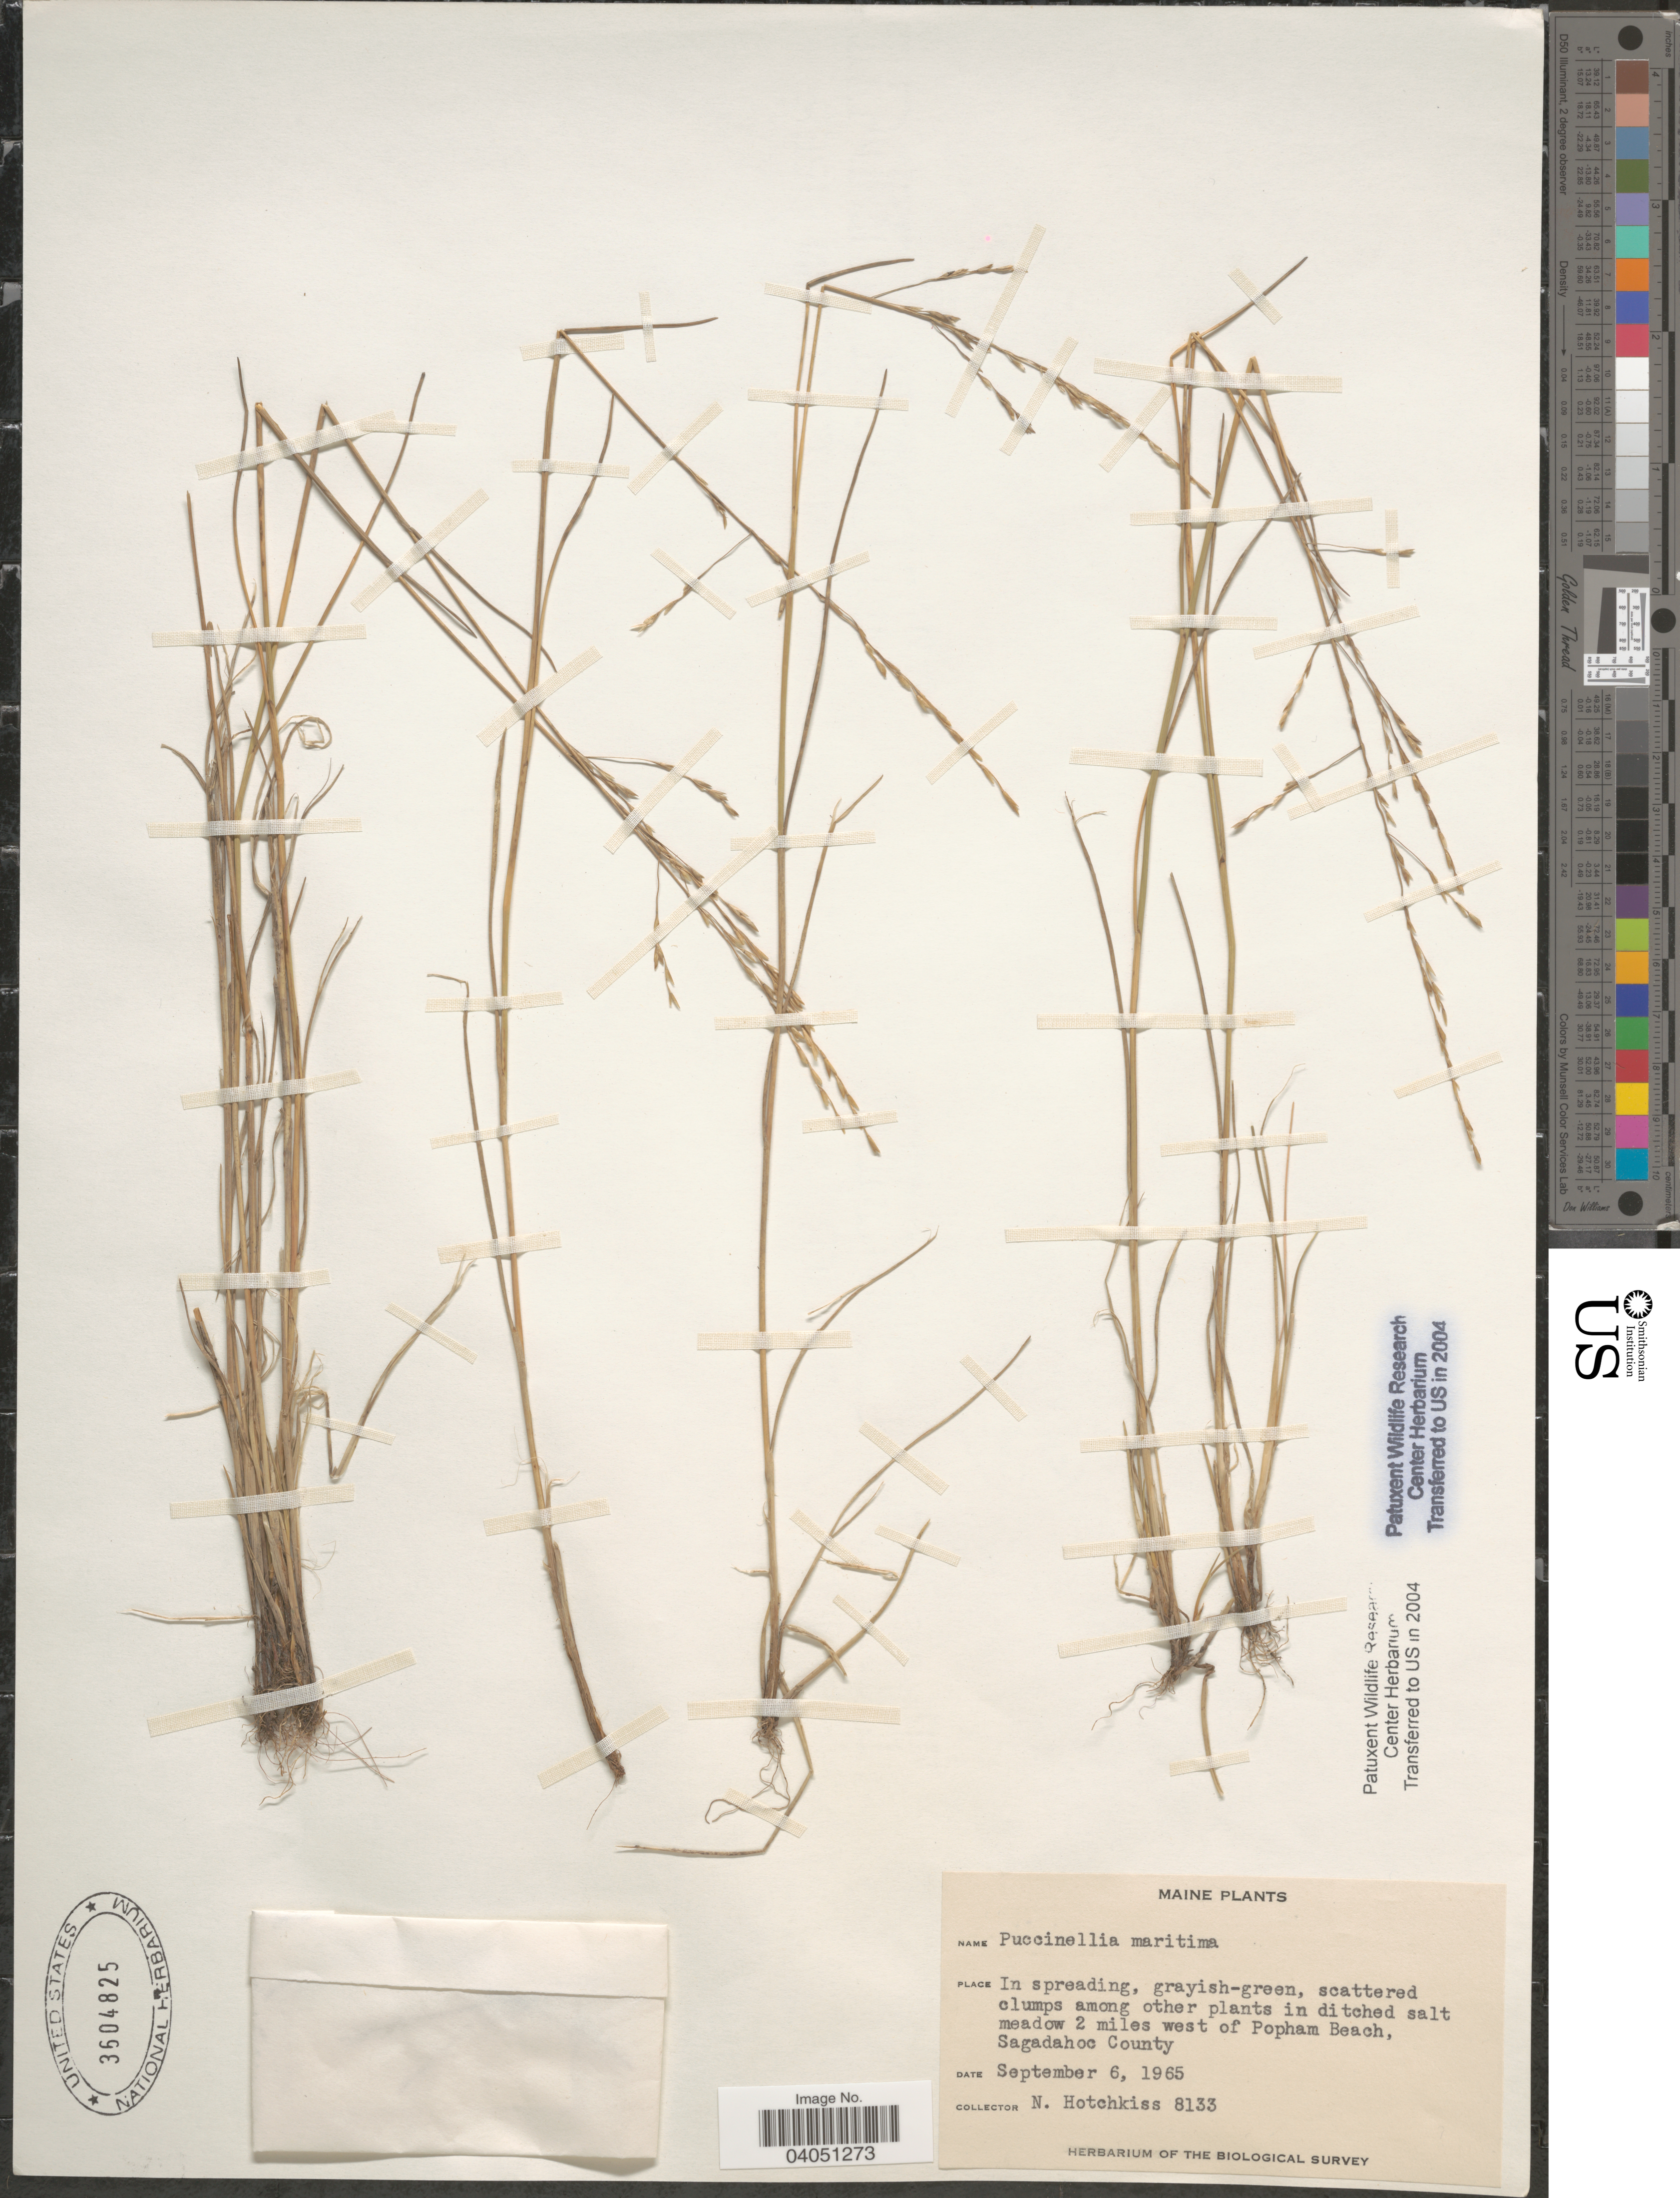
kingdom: Plantae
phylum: Tracheophyta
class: Liliopsida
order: Poales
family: Poaceae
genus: Puccinellia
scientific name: Puccinellia maritima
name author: (Huds.) Parl.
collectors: N. Hotchkiss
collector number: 8133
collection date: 1965-09-06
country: United States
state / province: Maine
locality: Meadow 2 miles west of Popham Beach, Sagadahoc County.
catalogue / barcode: US 3604825